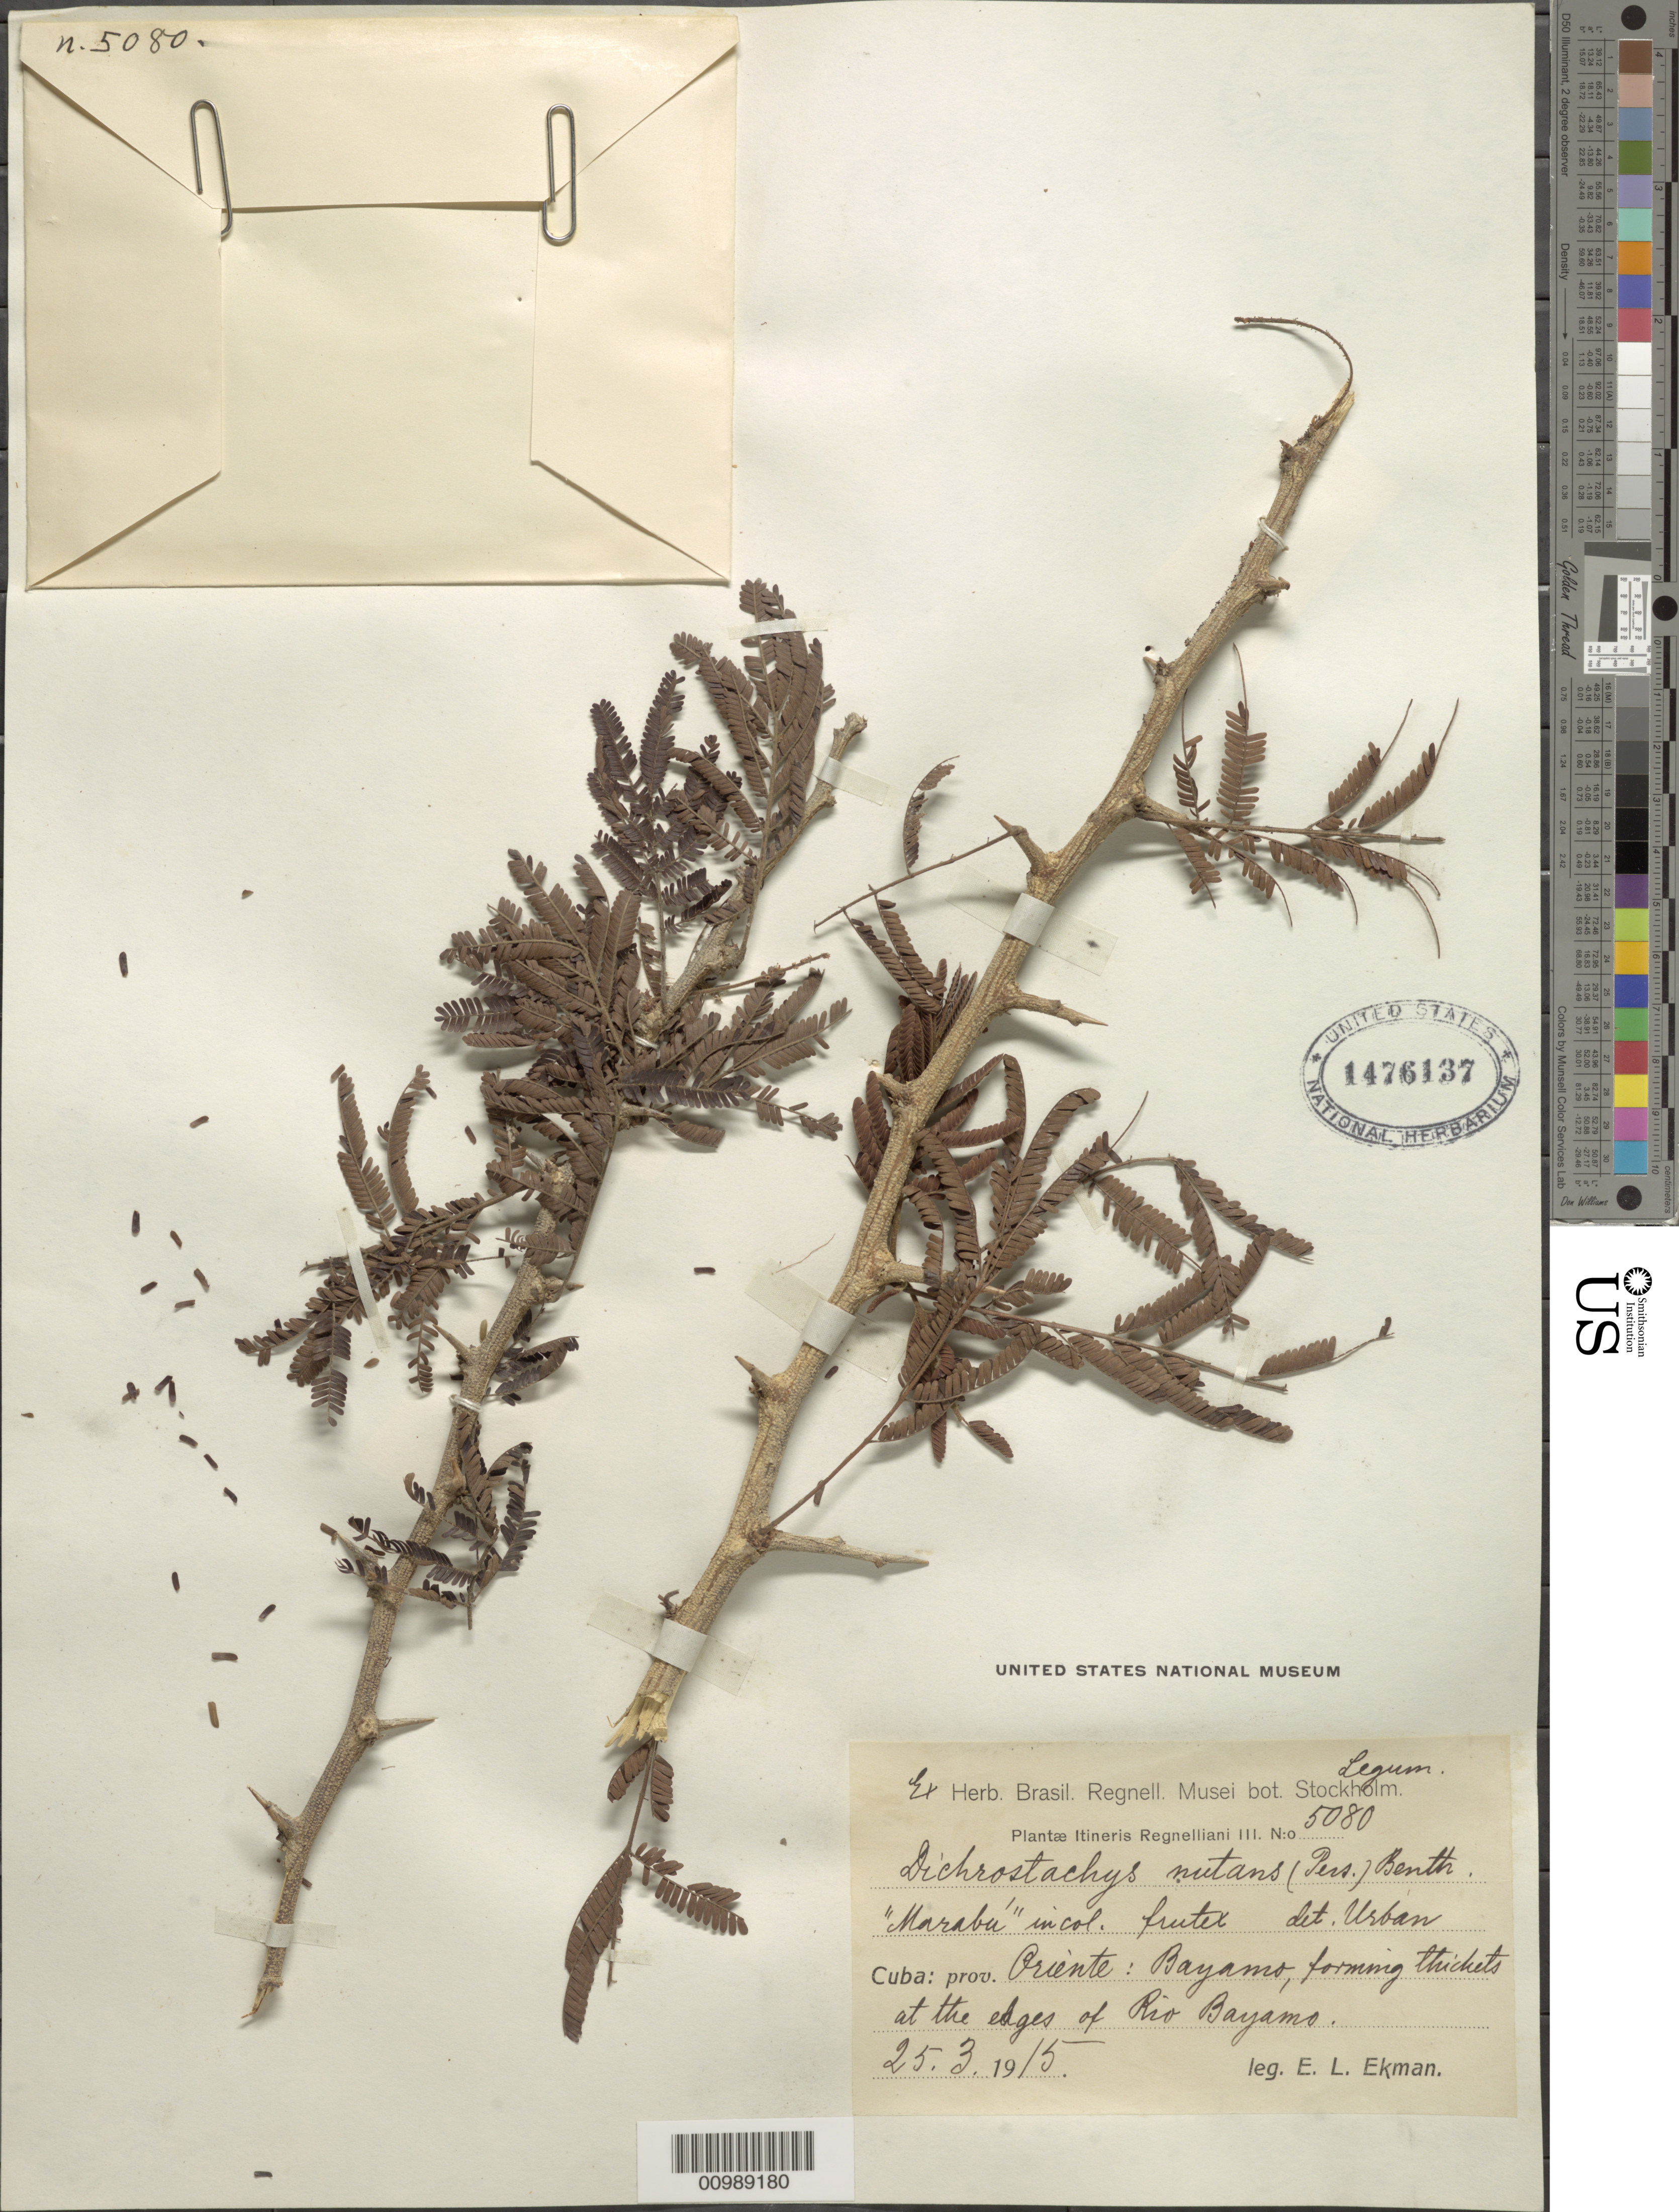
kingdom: Plantae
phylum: Tracheophyta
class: Magnoliopsida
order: Fabales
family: Fabaceae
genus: Dichrostachys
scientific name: Dichrostachys glomerata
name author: (Forssk.) Chiov.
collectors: E. L. Ekman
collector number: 5080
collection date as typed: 25 Mar 1915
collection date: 1915-03-25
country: Cuba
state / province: Oriente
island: Cuba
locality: Forming thickets at the edges of Rio Bayamo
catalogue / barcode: US 1476137